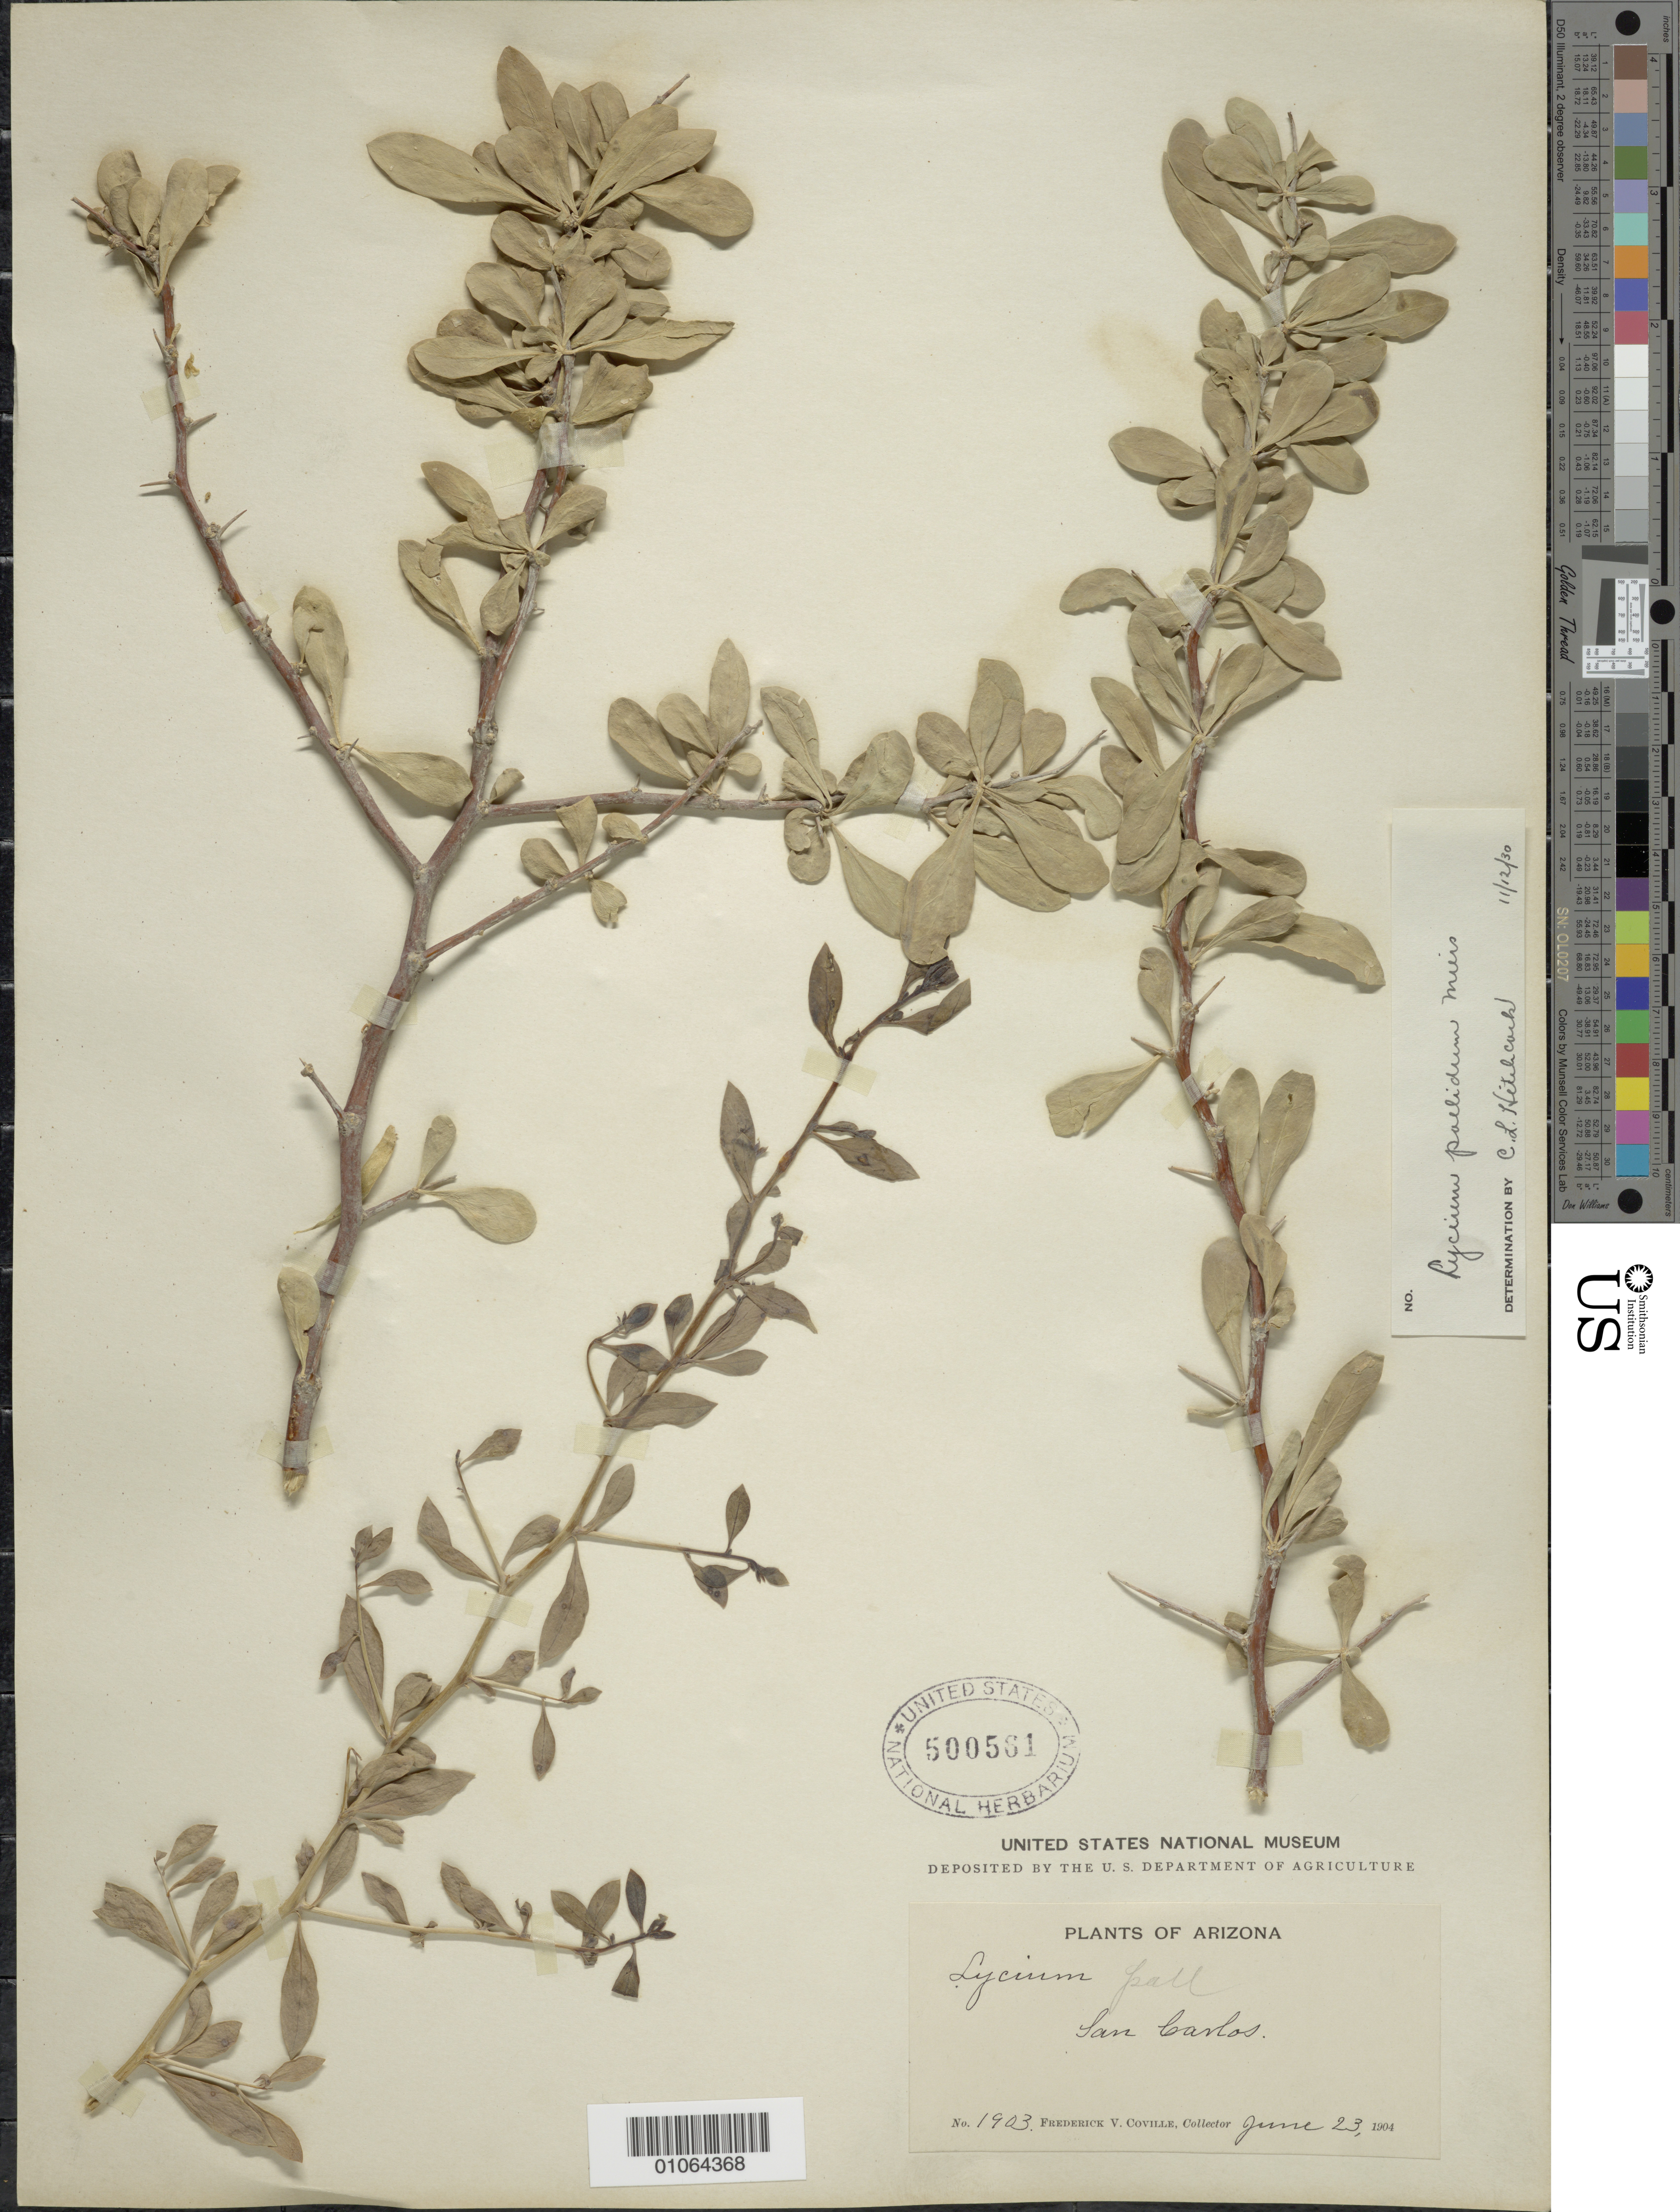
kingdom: Plantae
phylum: Tracheophyta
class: Magnoliopsida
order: Solanales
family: Solanaceae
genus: Lycium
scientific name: Lycium pallidum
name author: Miers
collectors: F. V. Coville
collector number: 1903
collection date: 1904-06-23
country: United States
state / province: Arizona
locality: San Carlos.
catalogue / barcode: US 500561